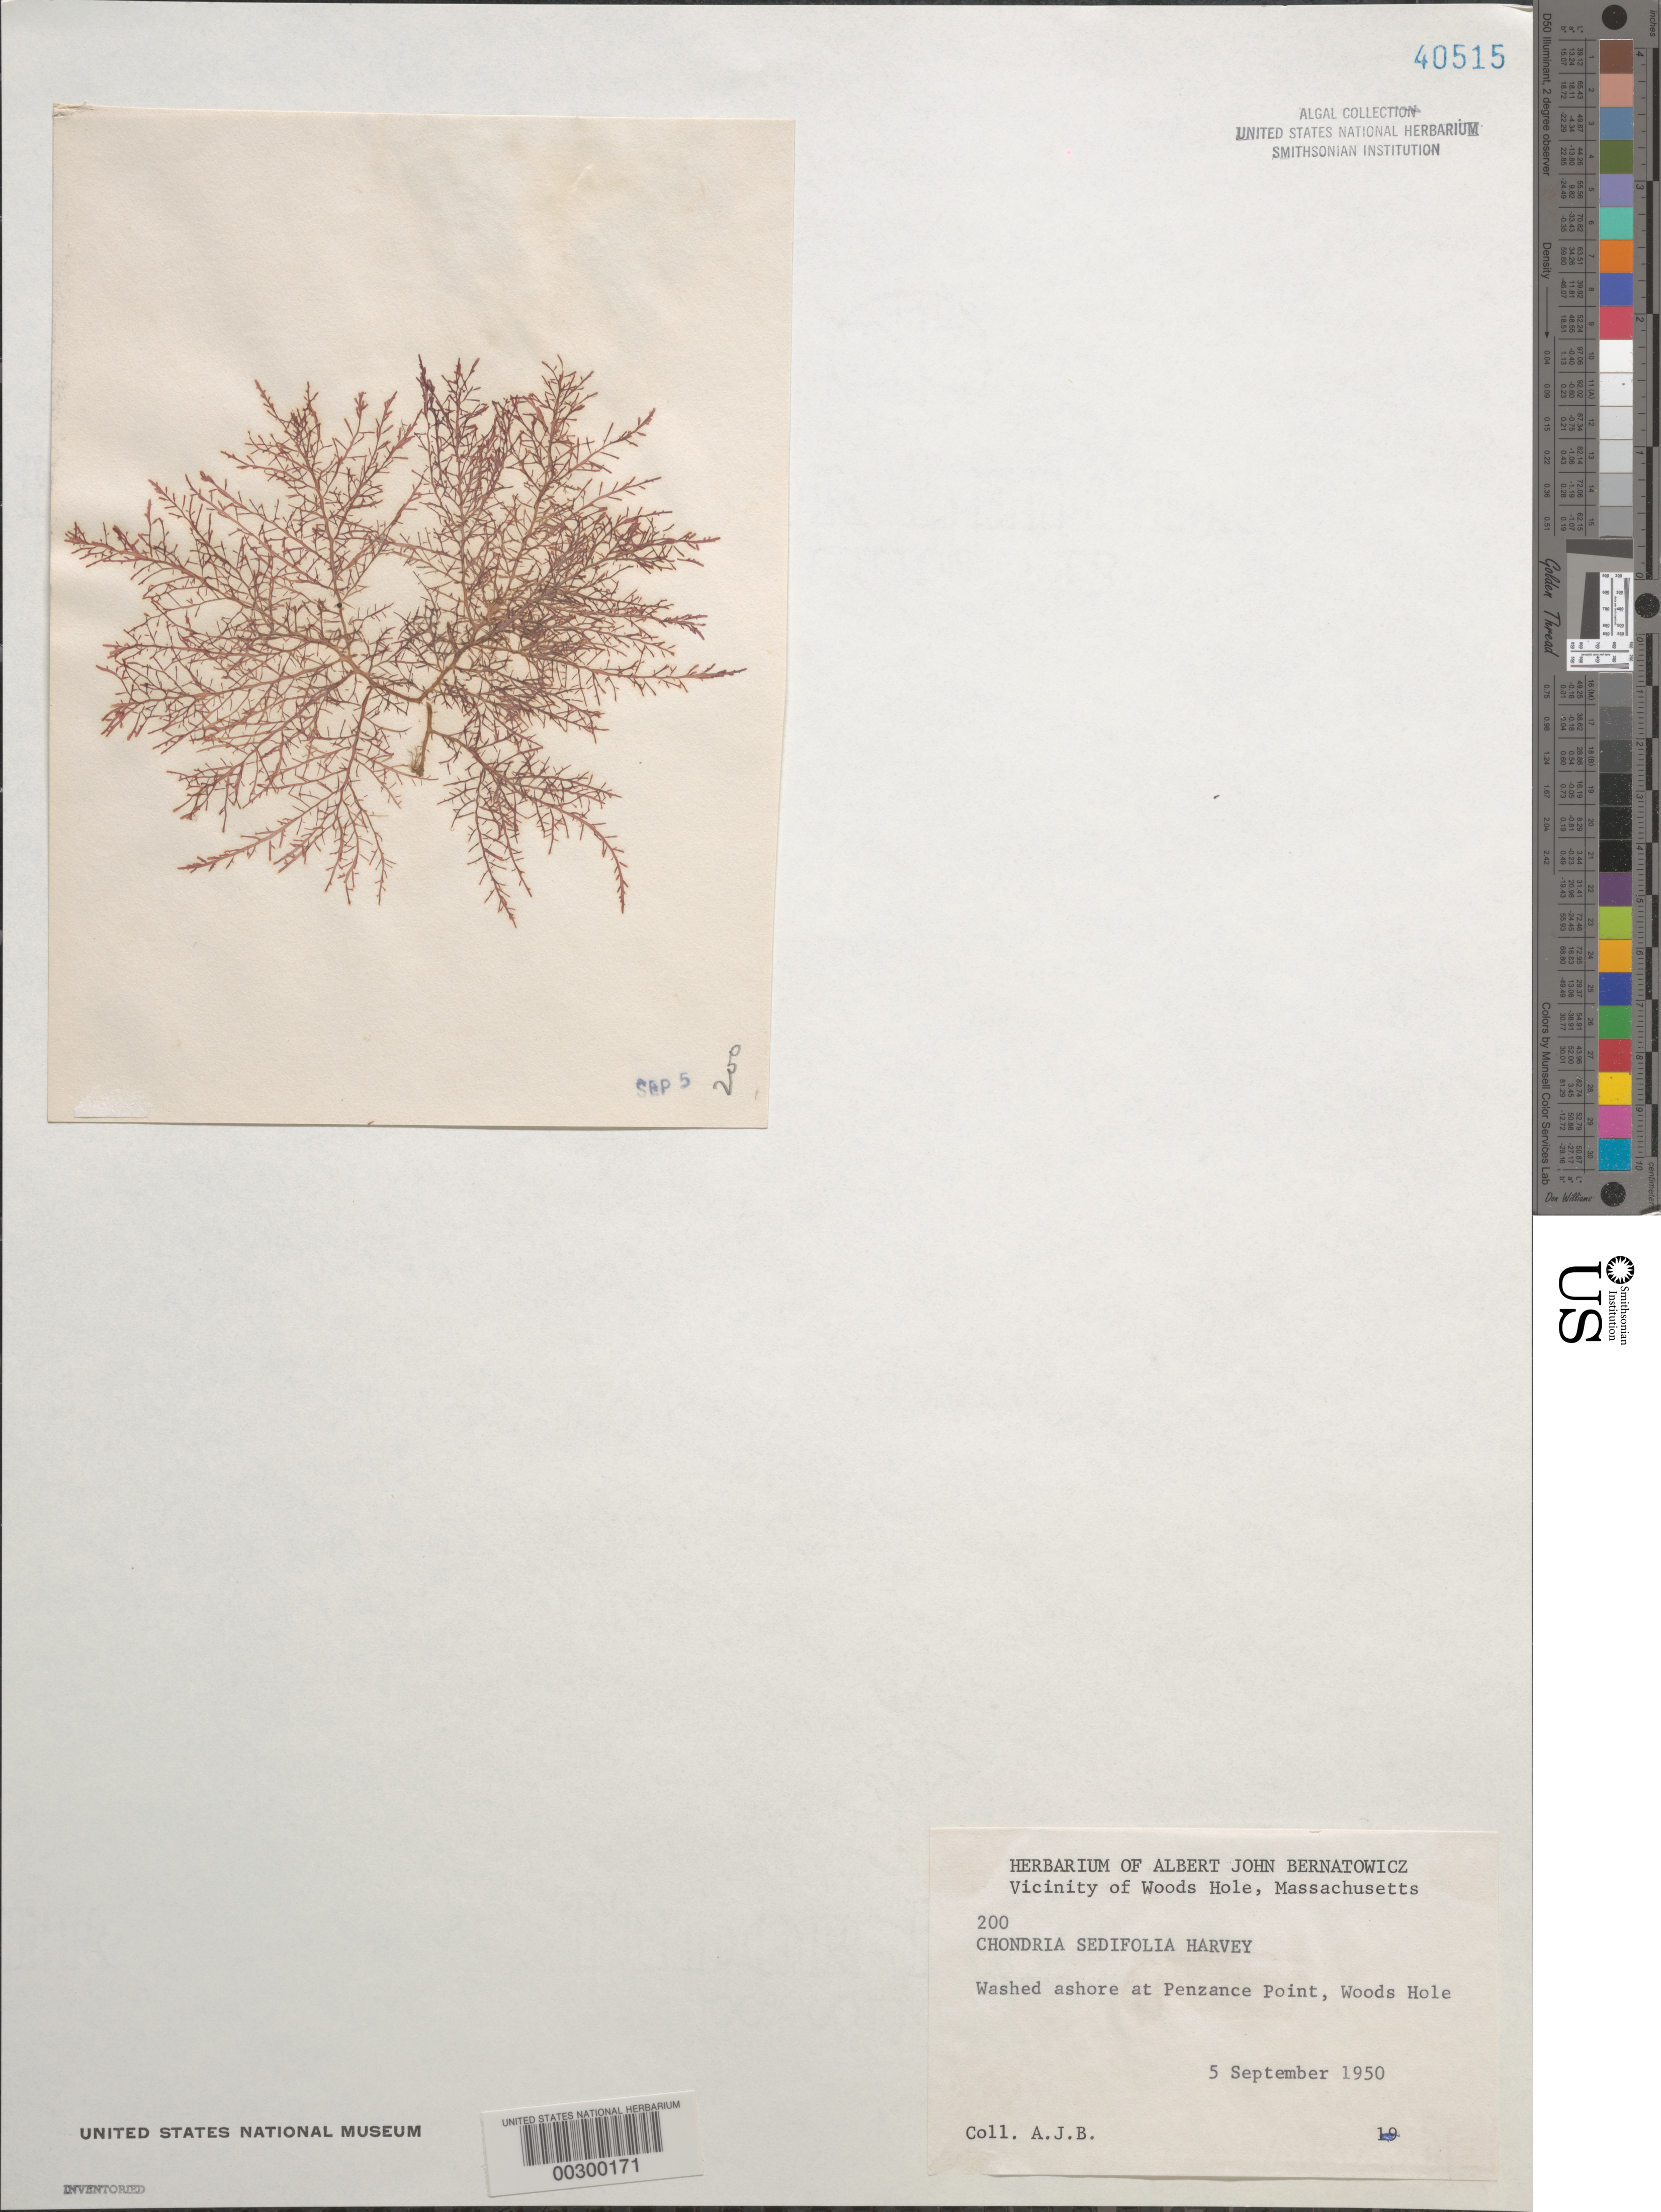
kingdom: Plantae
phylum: Rhodophyta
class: Florideophyceae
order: Ceramiales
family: Rhodomelaceae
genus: Chondria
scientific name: Chondria sedifolia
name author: Harv.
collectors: A. Bernatowicz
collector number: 200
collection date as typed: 05 Sep 1950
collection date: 1950-09-05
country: United States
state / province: Massachusetts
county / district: Barnstable County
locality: Woods Hole, Penzance Point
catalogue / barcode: US 40515